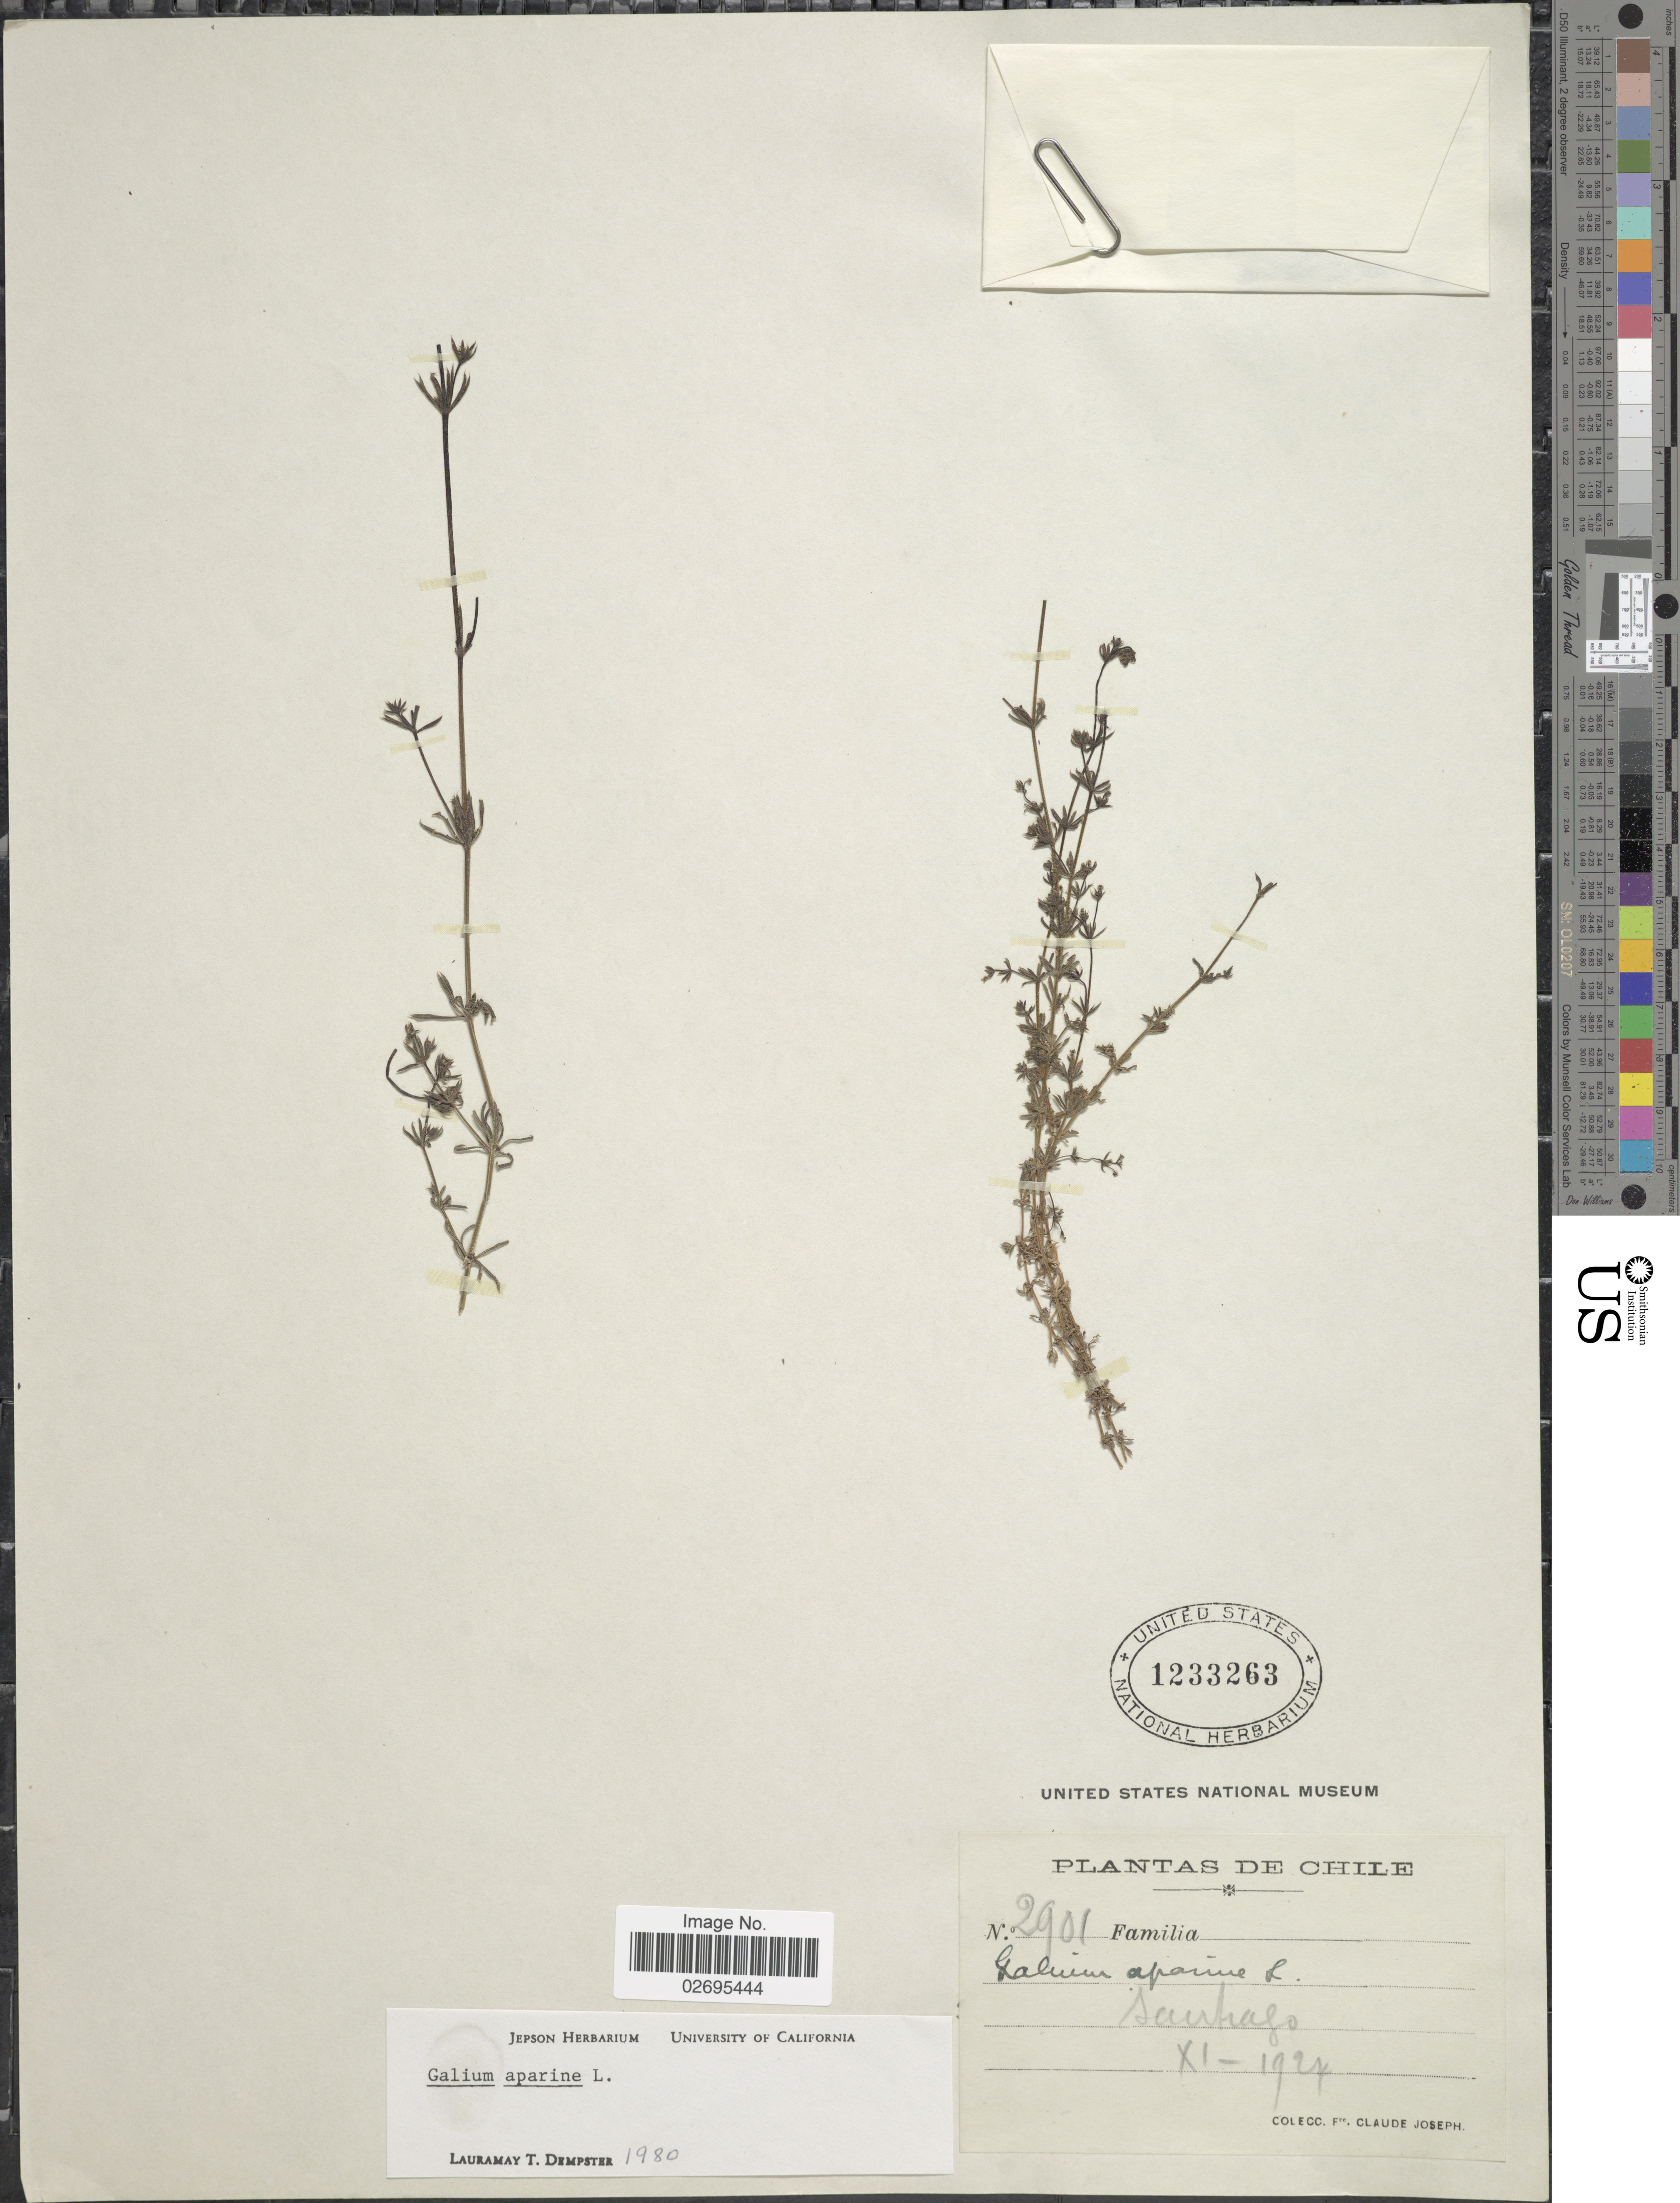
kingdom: Plantae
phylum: Tracheophyta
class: Magnoliopsida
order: Gentianales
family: Rubiaceae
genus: Galium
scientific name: Galium aparine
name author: L.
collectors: Bro. Claude-Joseph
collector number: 2901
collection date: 1924-11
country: Chile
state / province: Región Metropolitana (RM)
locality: Santiago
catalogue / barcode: US 1233263